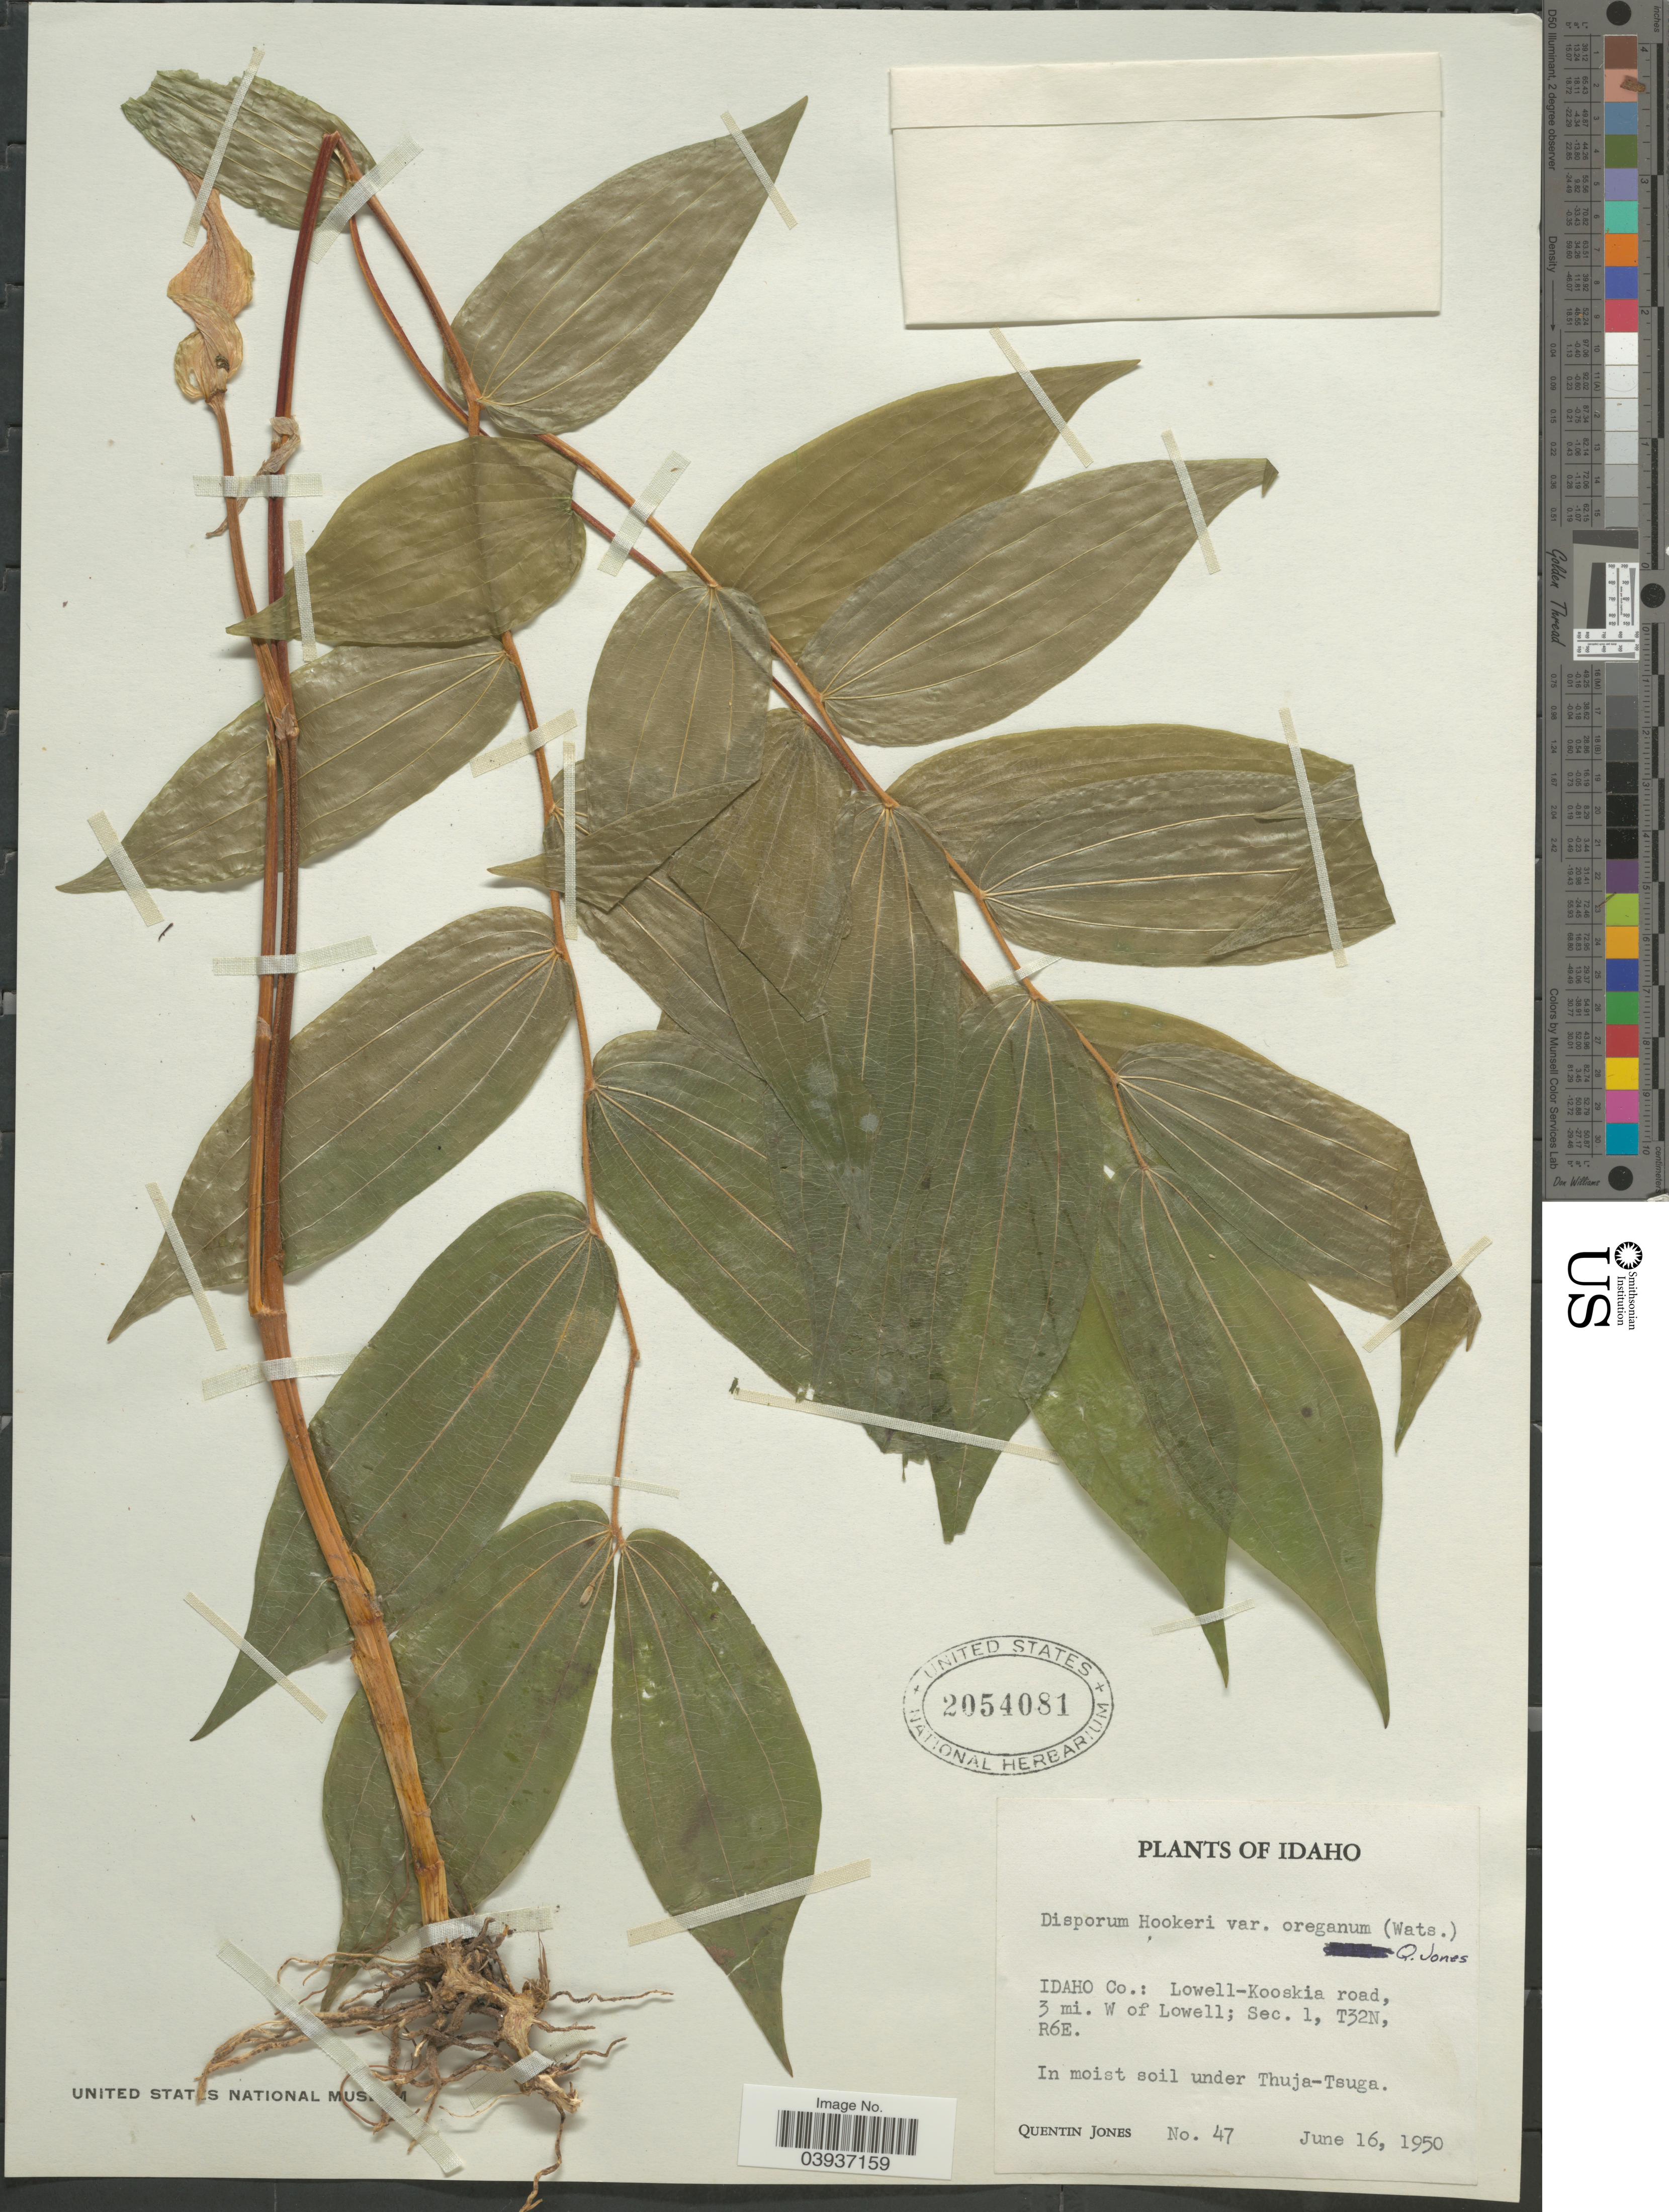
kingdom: Plantae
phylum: Tracheophyta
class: Liliopsida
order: Liliales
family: Colchicaceae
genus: Disporum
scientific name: Disporum hookeri var. oreganum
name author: (S. Watson) Q. Jones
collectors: Q. Jones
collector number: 47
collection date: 1950-06-16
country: United States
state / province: Idaho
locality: Idaho Co.: Lowell-Kooskia road, 3 mi. W of Lowell; Sec. 1, T32N, R6E.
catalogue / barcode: US 2054081